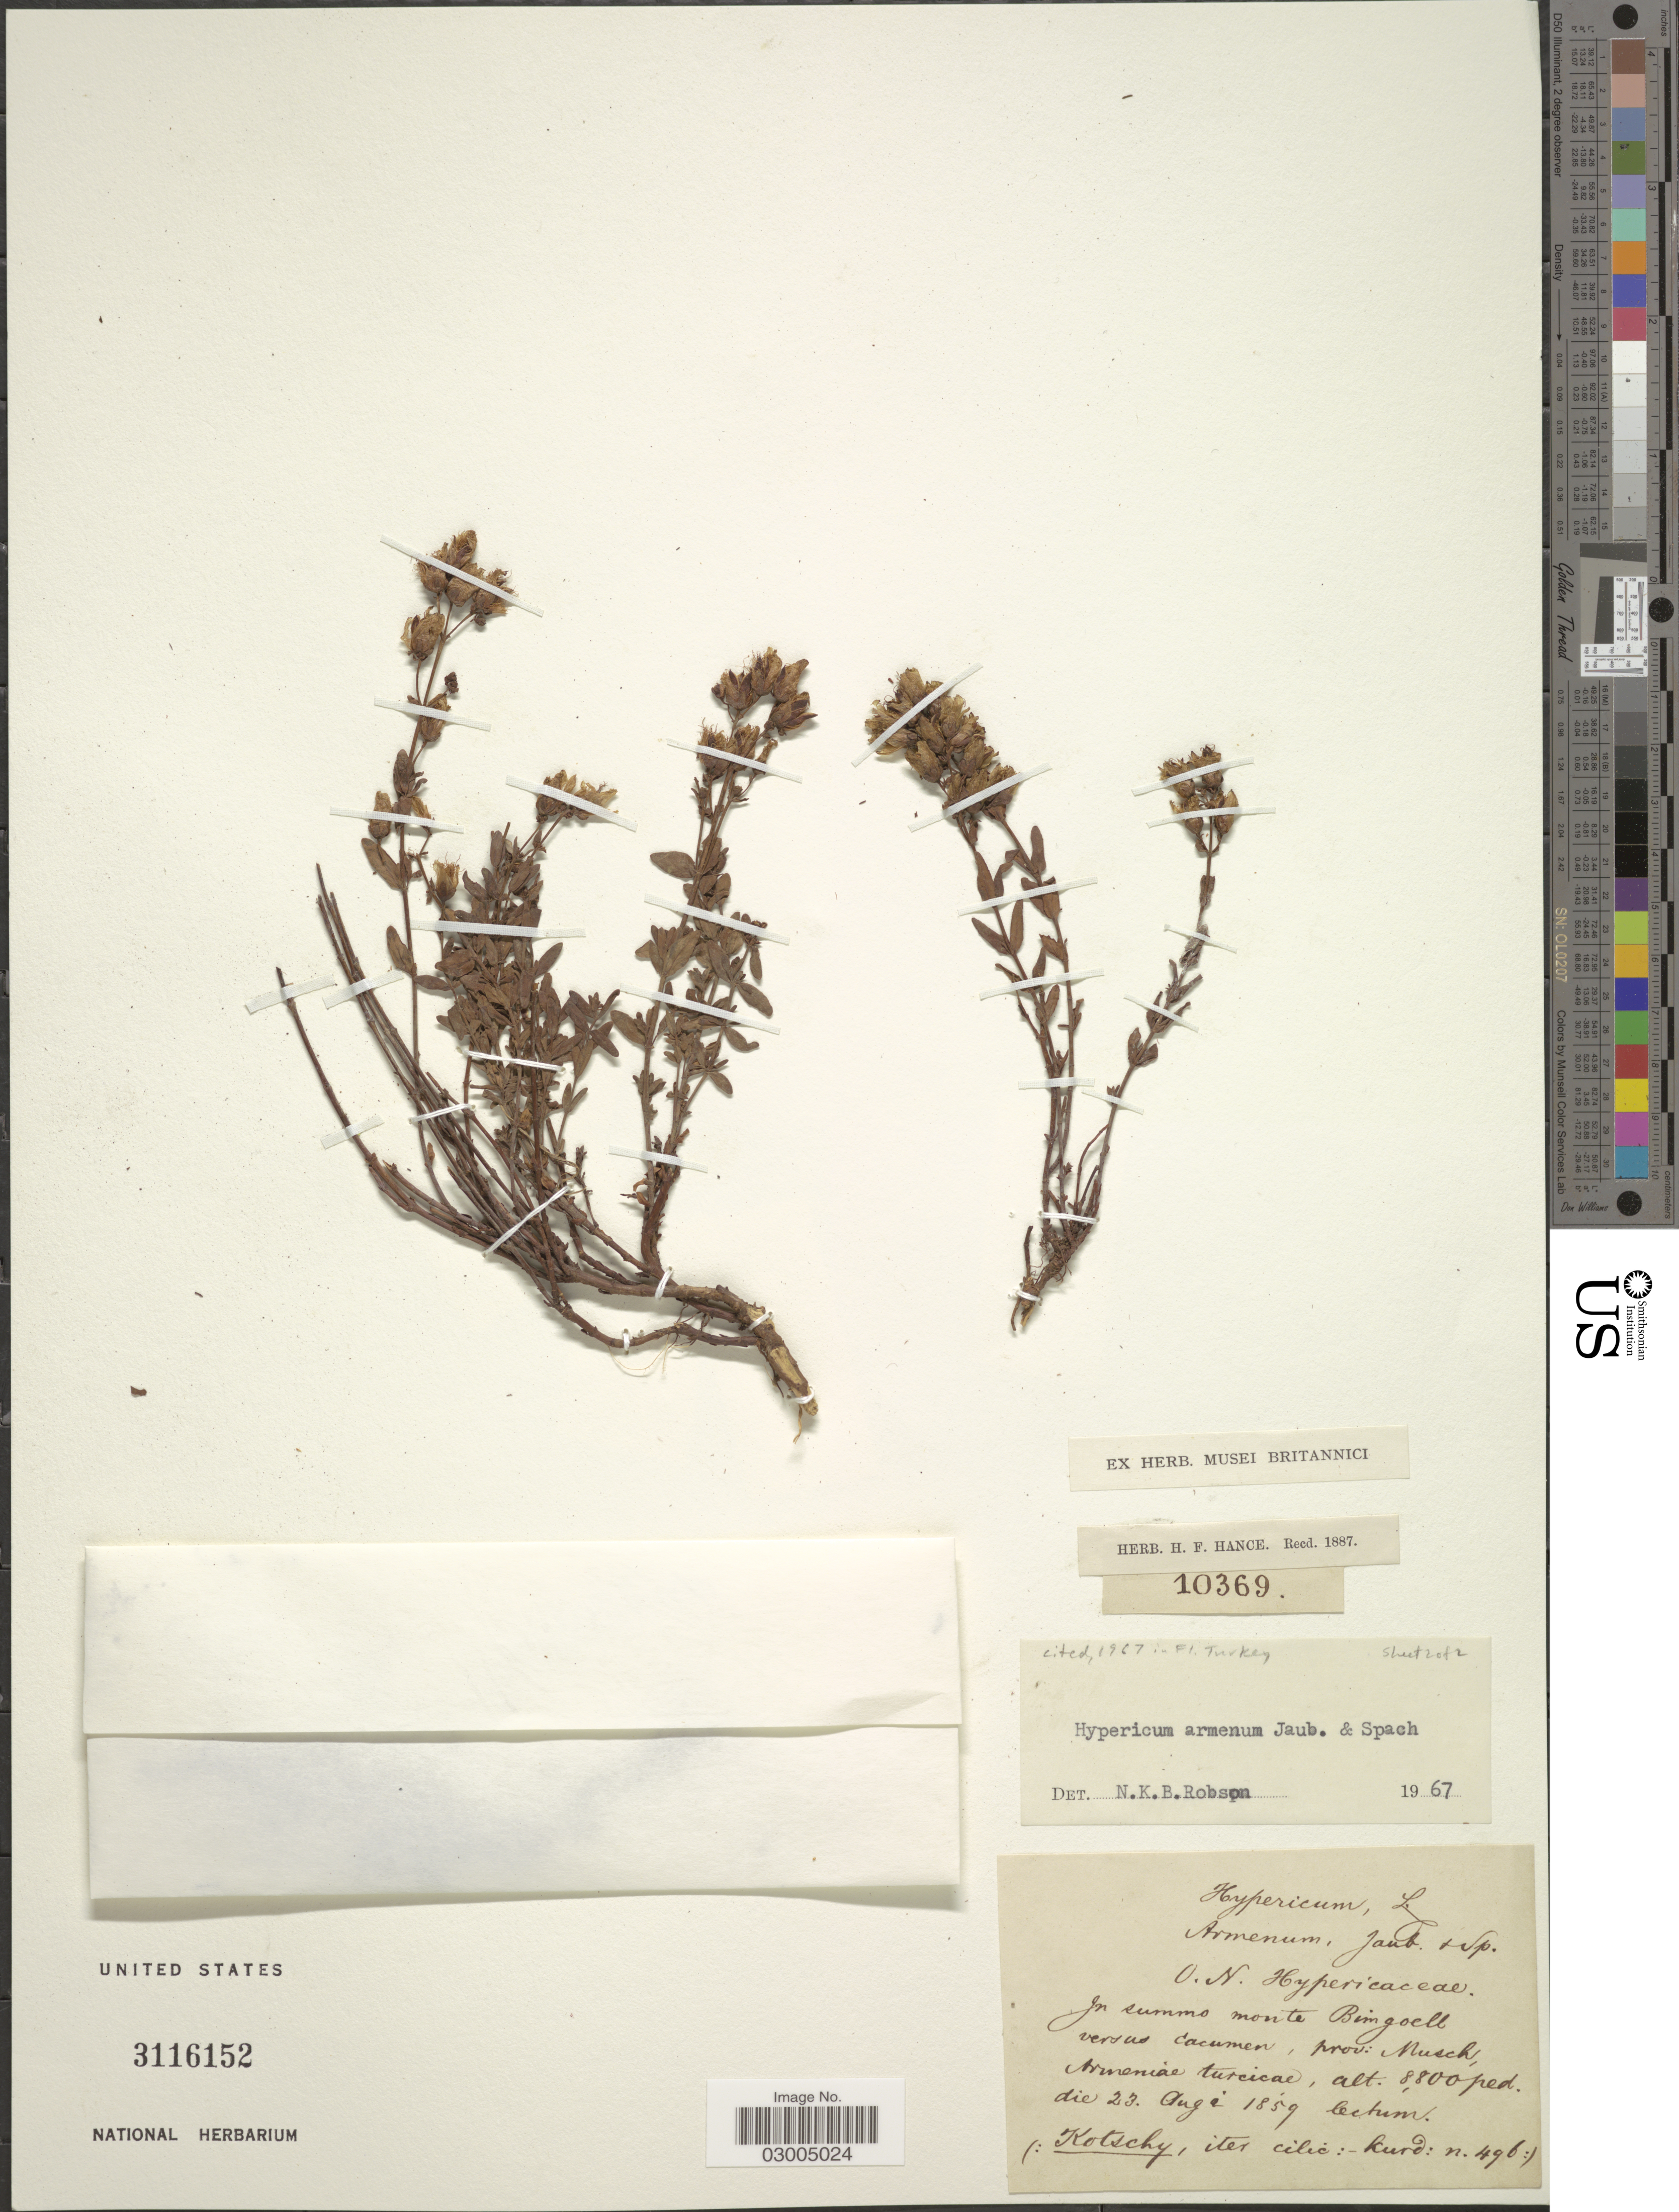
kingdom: Plantae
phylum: Tracheophyta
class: Magnoliopsida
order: Malpighiales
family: Hypericaceae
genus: Hypericum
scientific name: Hypericum armenum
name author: Jaub. & Spach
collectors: Kotschy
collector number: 496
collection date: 1859-08-23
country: Turkey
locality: In summo monte Bimgoell versus Cacumen, prov: Musch, Armeniae turcicae.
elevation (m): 2682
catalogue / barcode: US 3116152